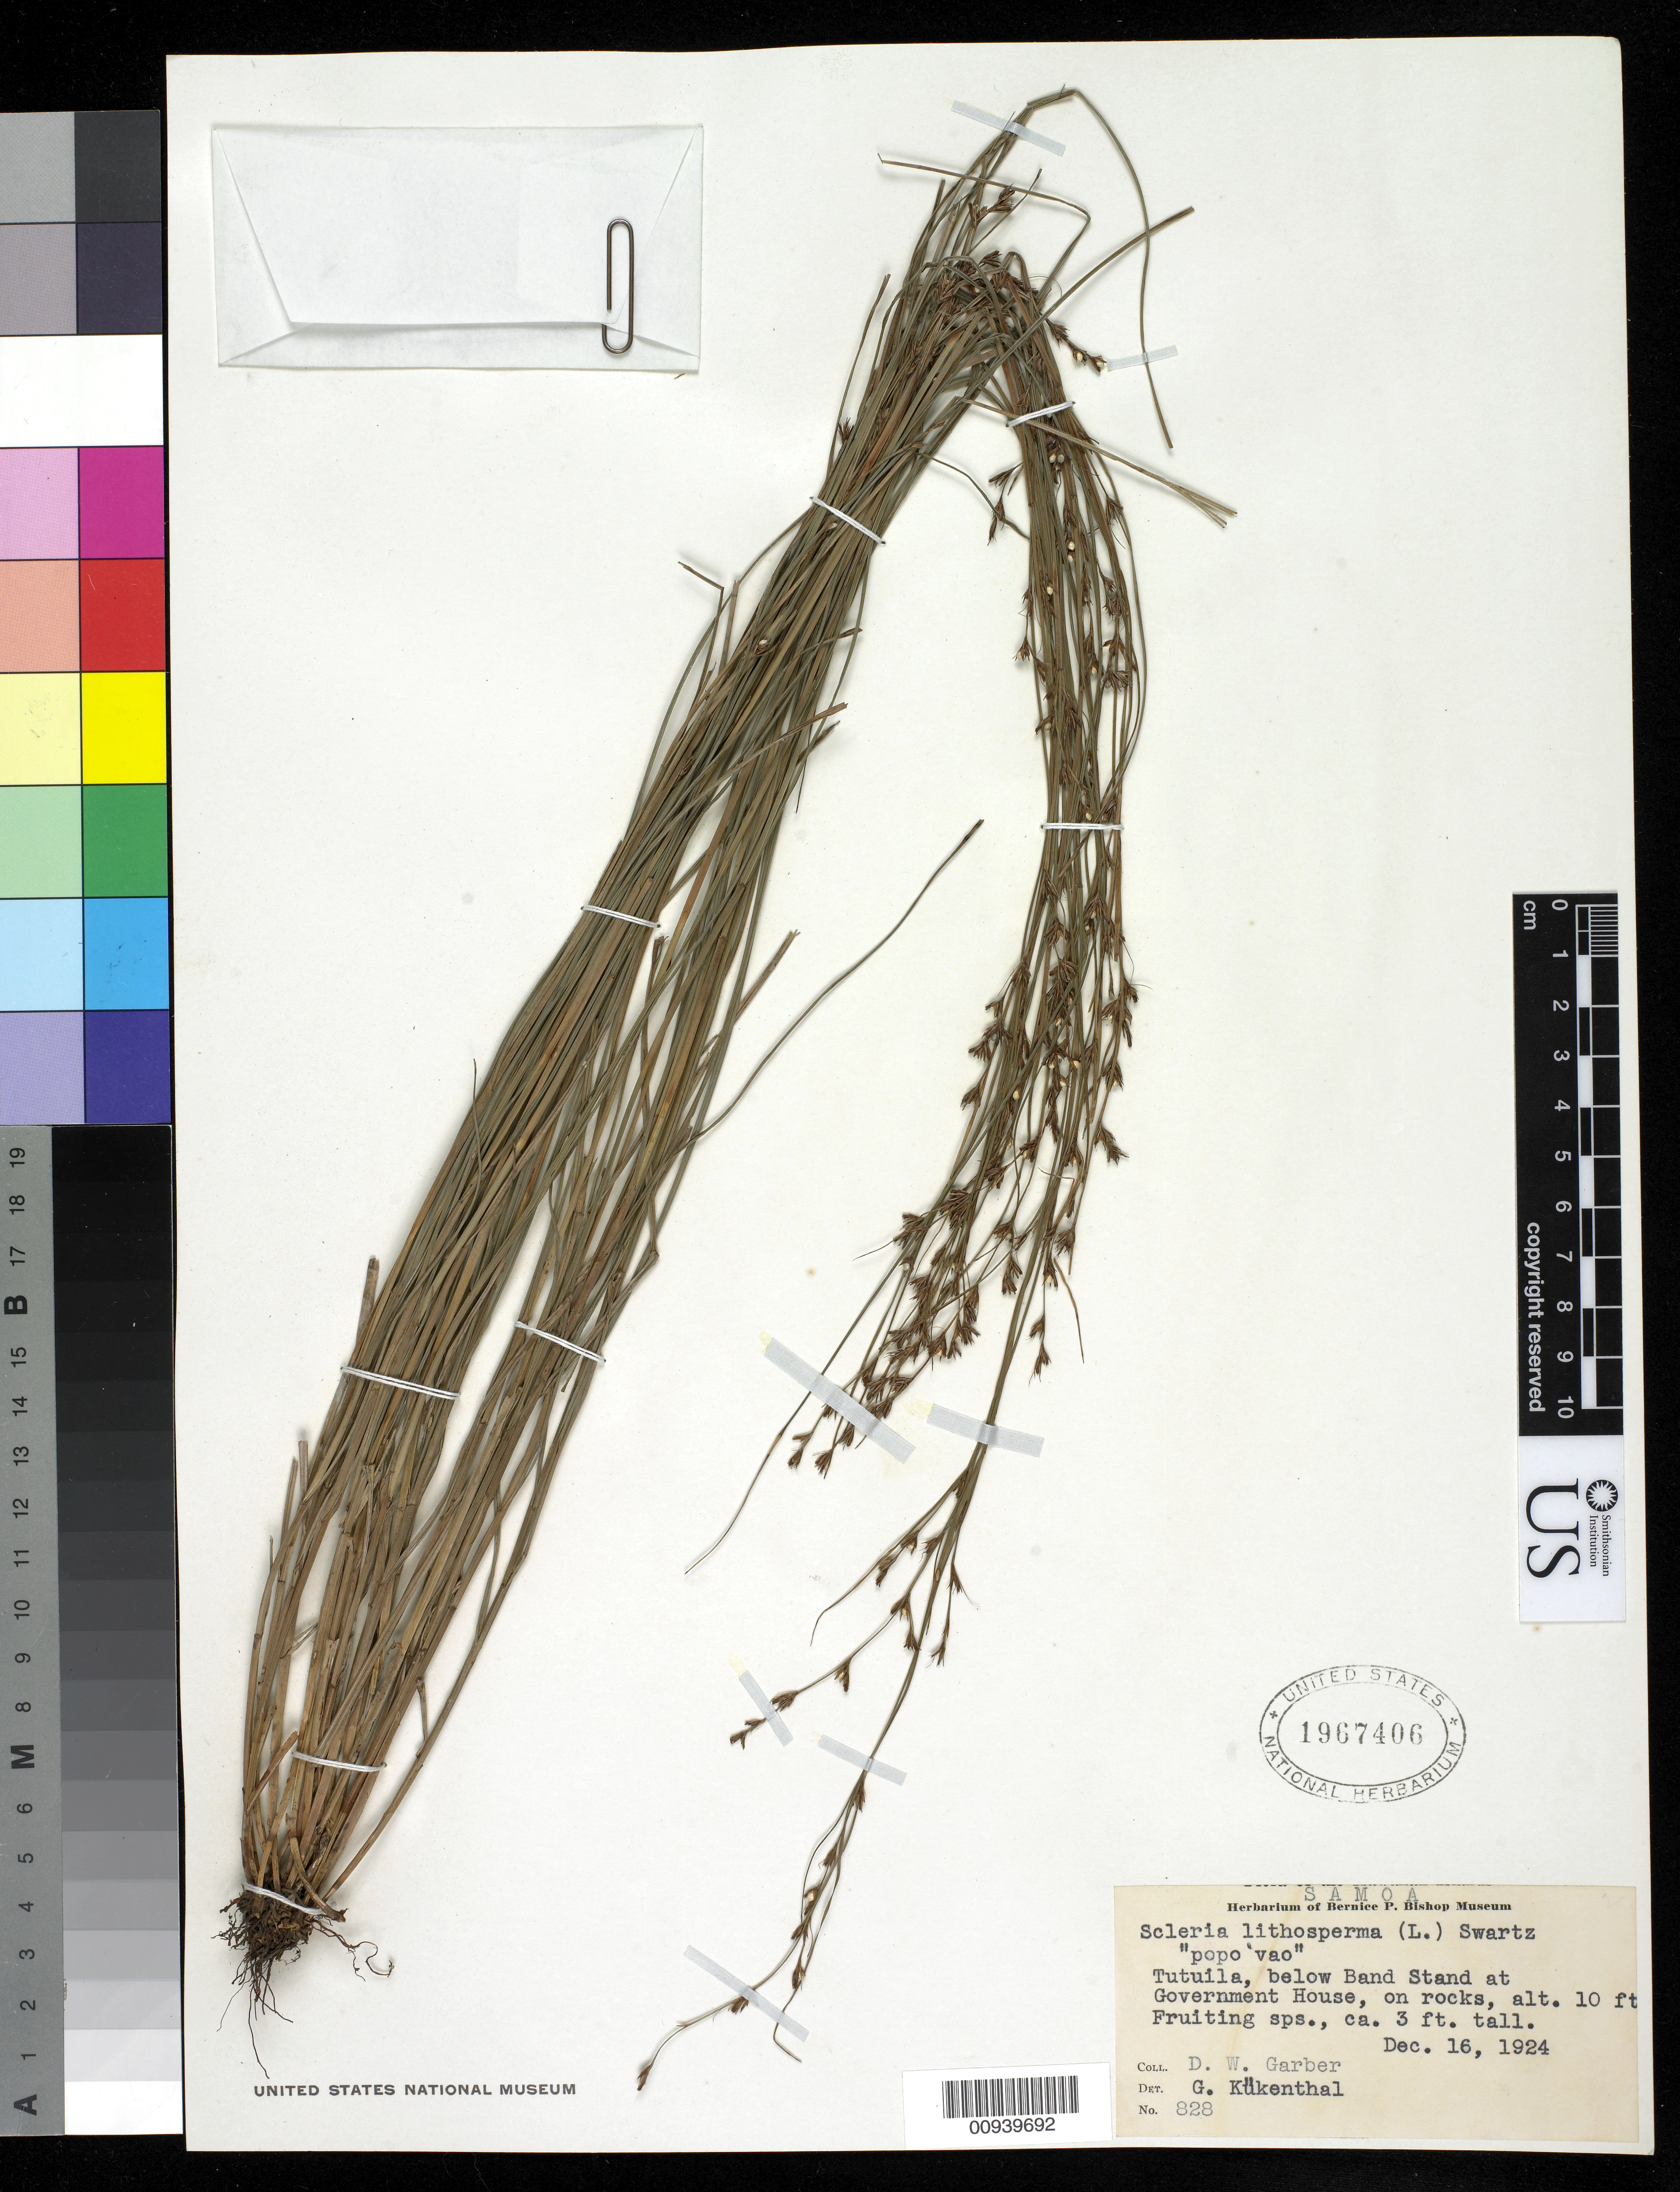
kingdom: Plantae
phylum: Tracheophyta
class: Liliopsida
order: Poales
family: Cyperaceae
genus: Scleria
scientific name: Scleria lithosperma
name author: (L.) Sw.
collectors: D. W. Garber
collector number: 828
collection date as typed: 16 Dec 1924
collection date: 1924-12-16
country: American Samoa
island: Tutua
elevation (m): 3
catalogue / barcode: US 1967406